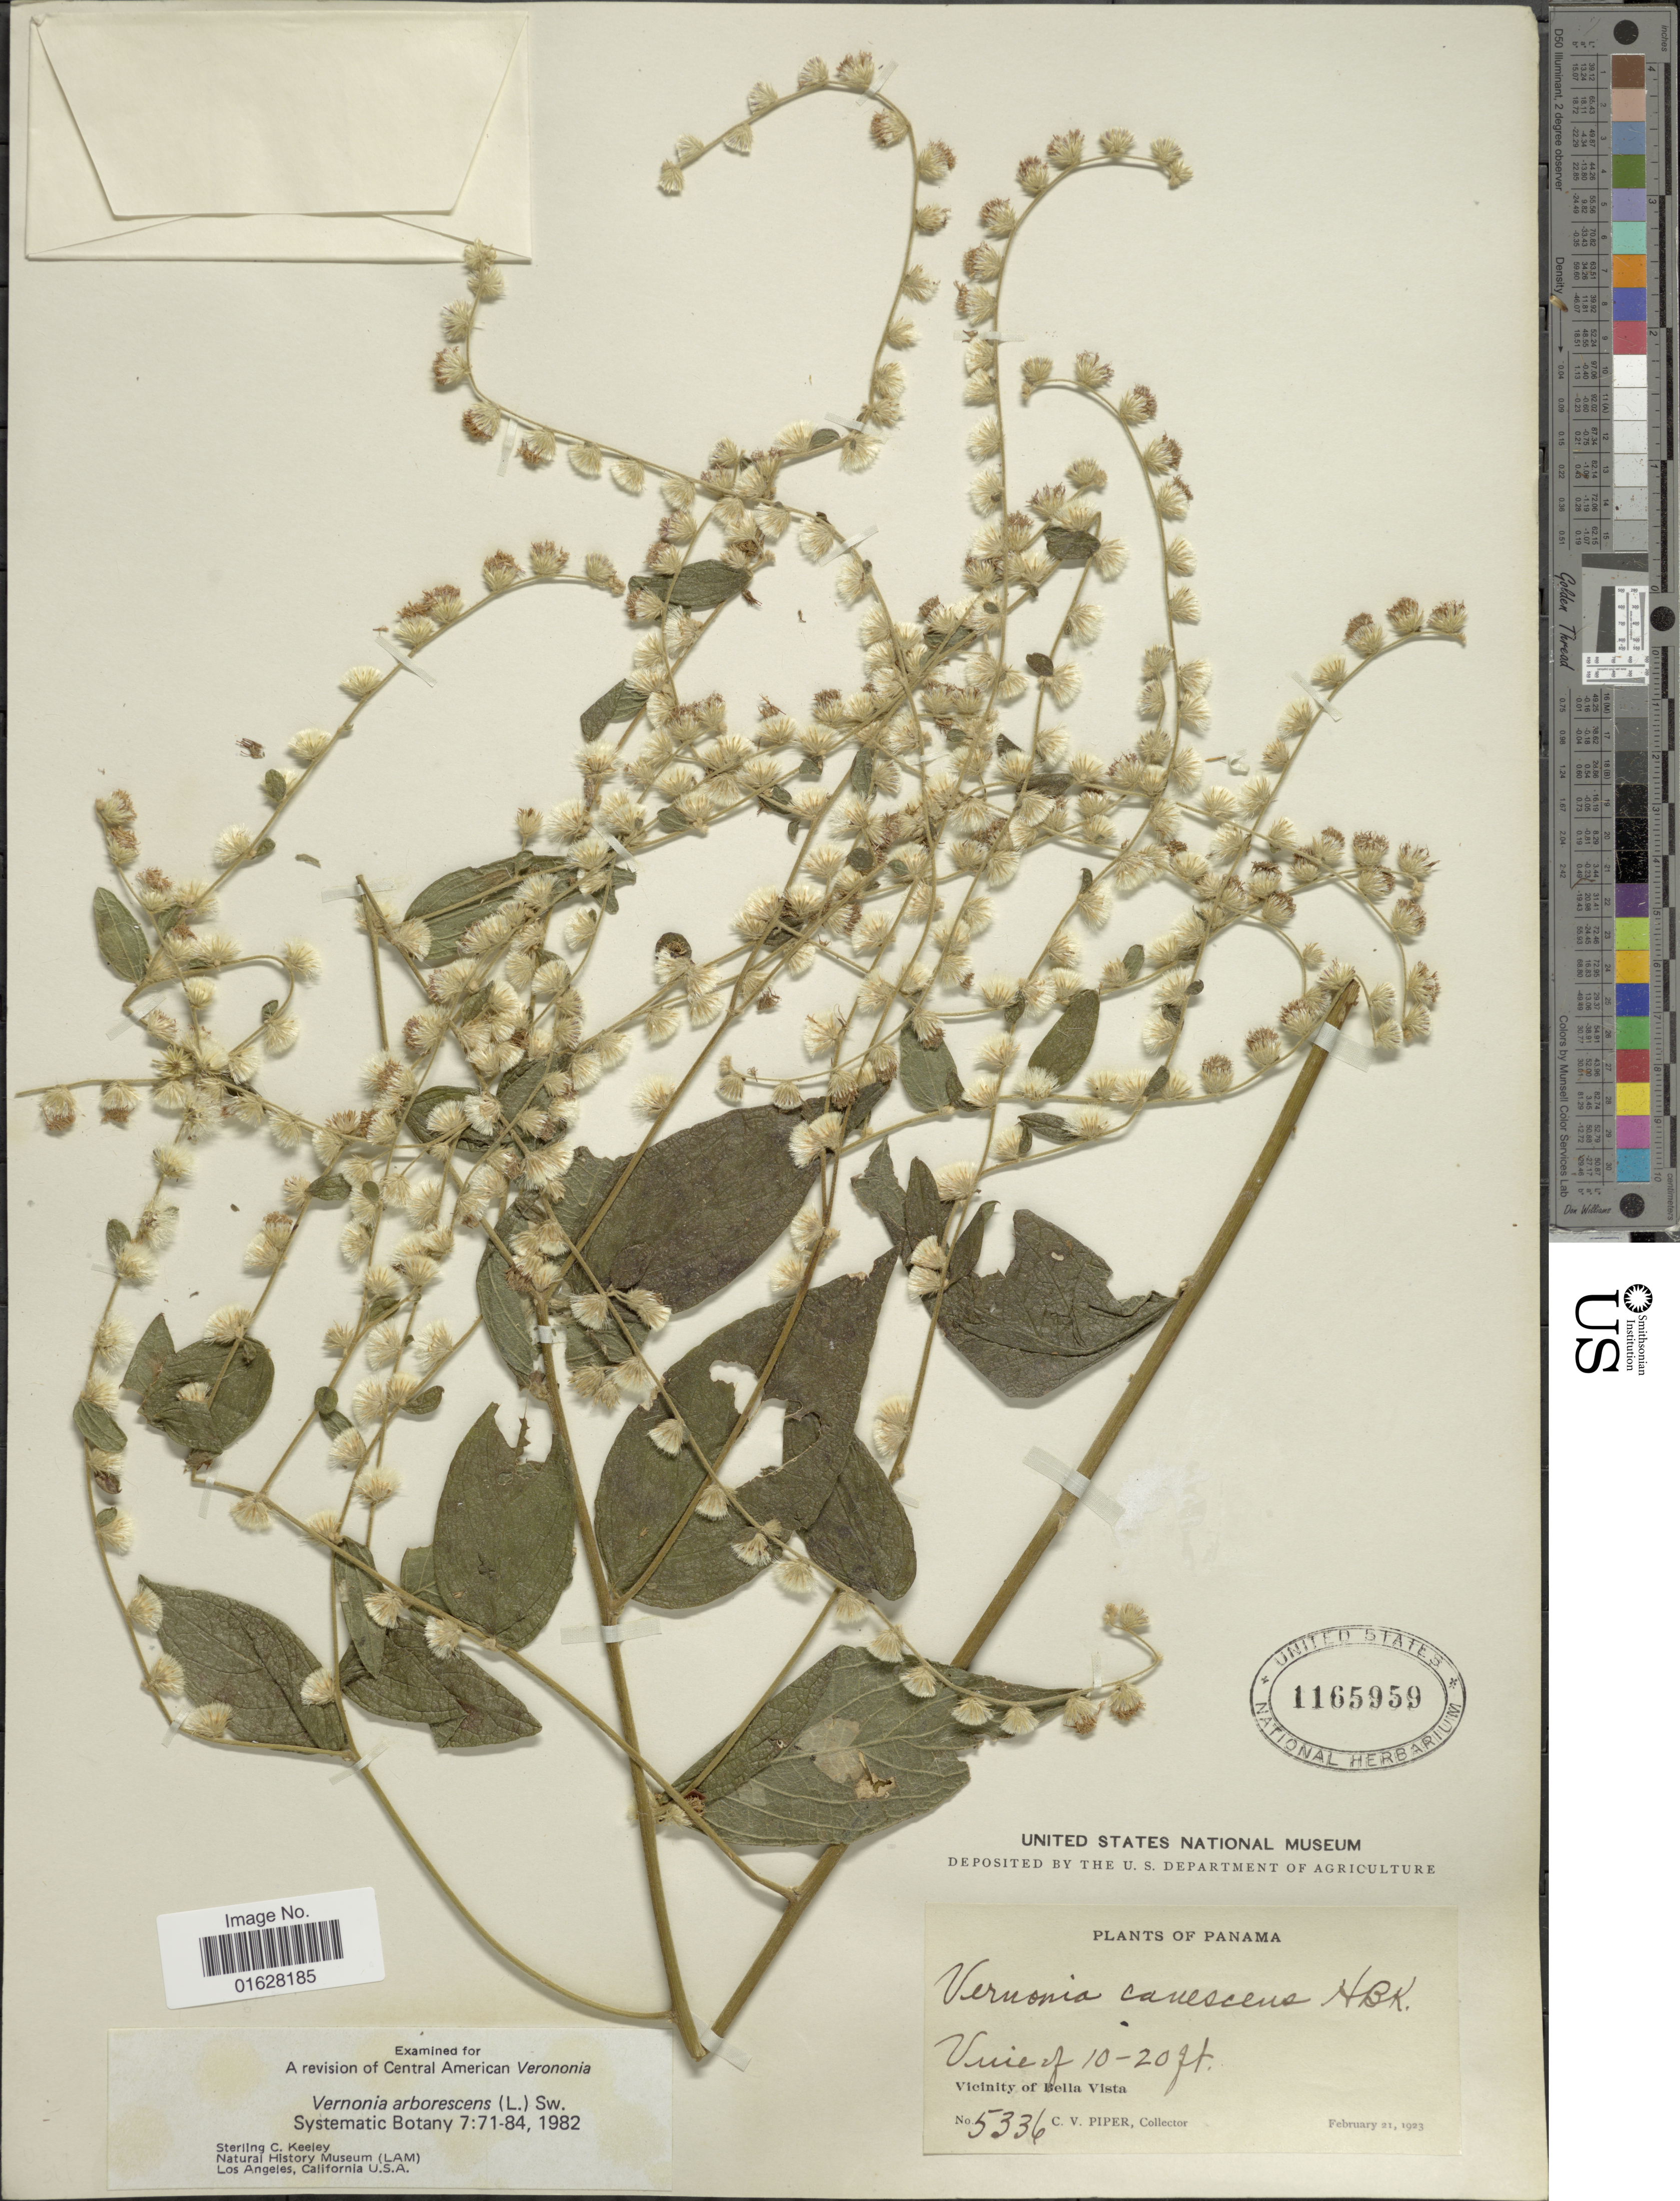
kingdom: Plantae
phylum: Tracheophyta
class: Magnoliopsida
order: Asterales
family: Asteraceae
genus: Lepidaploa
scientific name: Lepidaploa canescens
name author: (Kunth) H. Rob.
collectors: C. V. Piper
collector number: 5336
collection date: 1923-02-21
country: Panama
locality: Vicinity of Bella Vista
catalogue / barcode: US 1165959